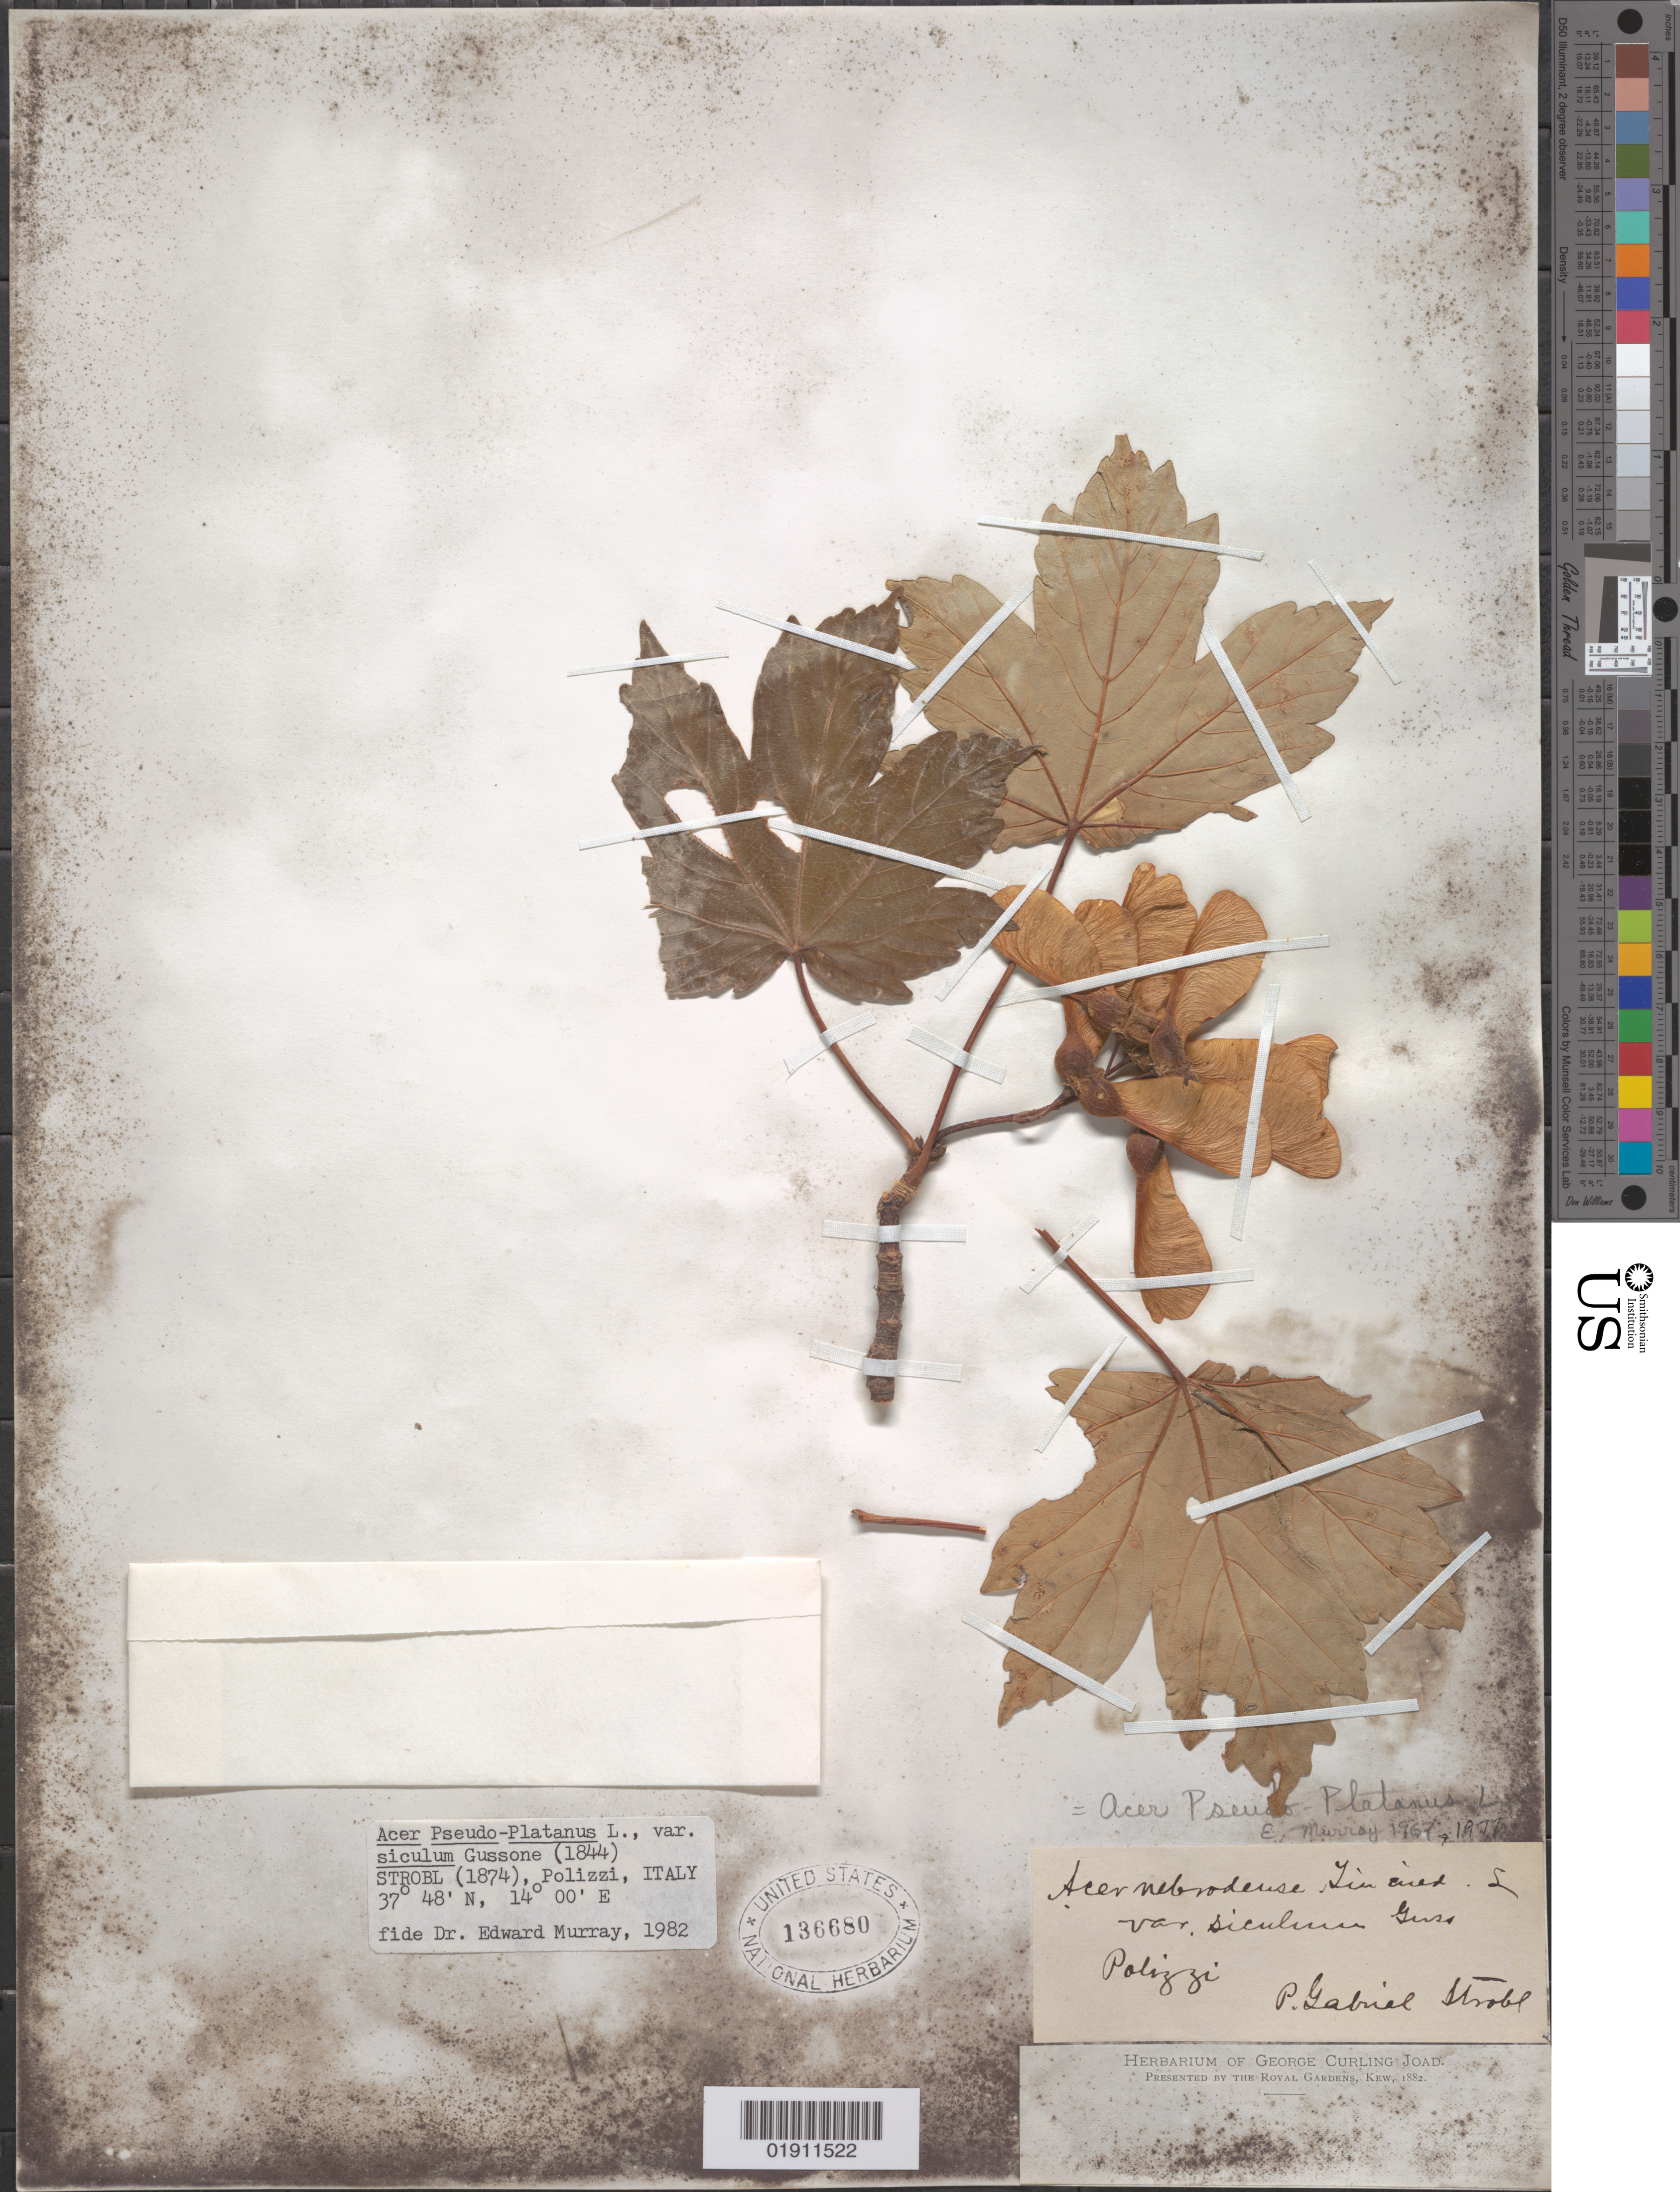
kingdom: Plantae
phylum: Tracheophyta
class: Magnoliopsida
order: Sapindales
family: Sapindaceae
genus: Acer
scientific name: Acer pseudoplatanus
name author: L.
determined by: Murray, Edward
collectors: P. G. Strobl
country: Italy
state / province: Siciliana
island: Sicily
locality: Polizzi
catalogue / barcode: US 136680